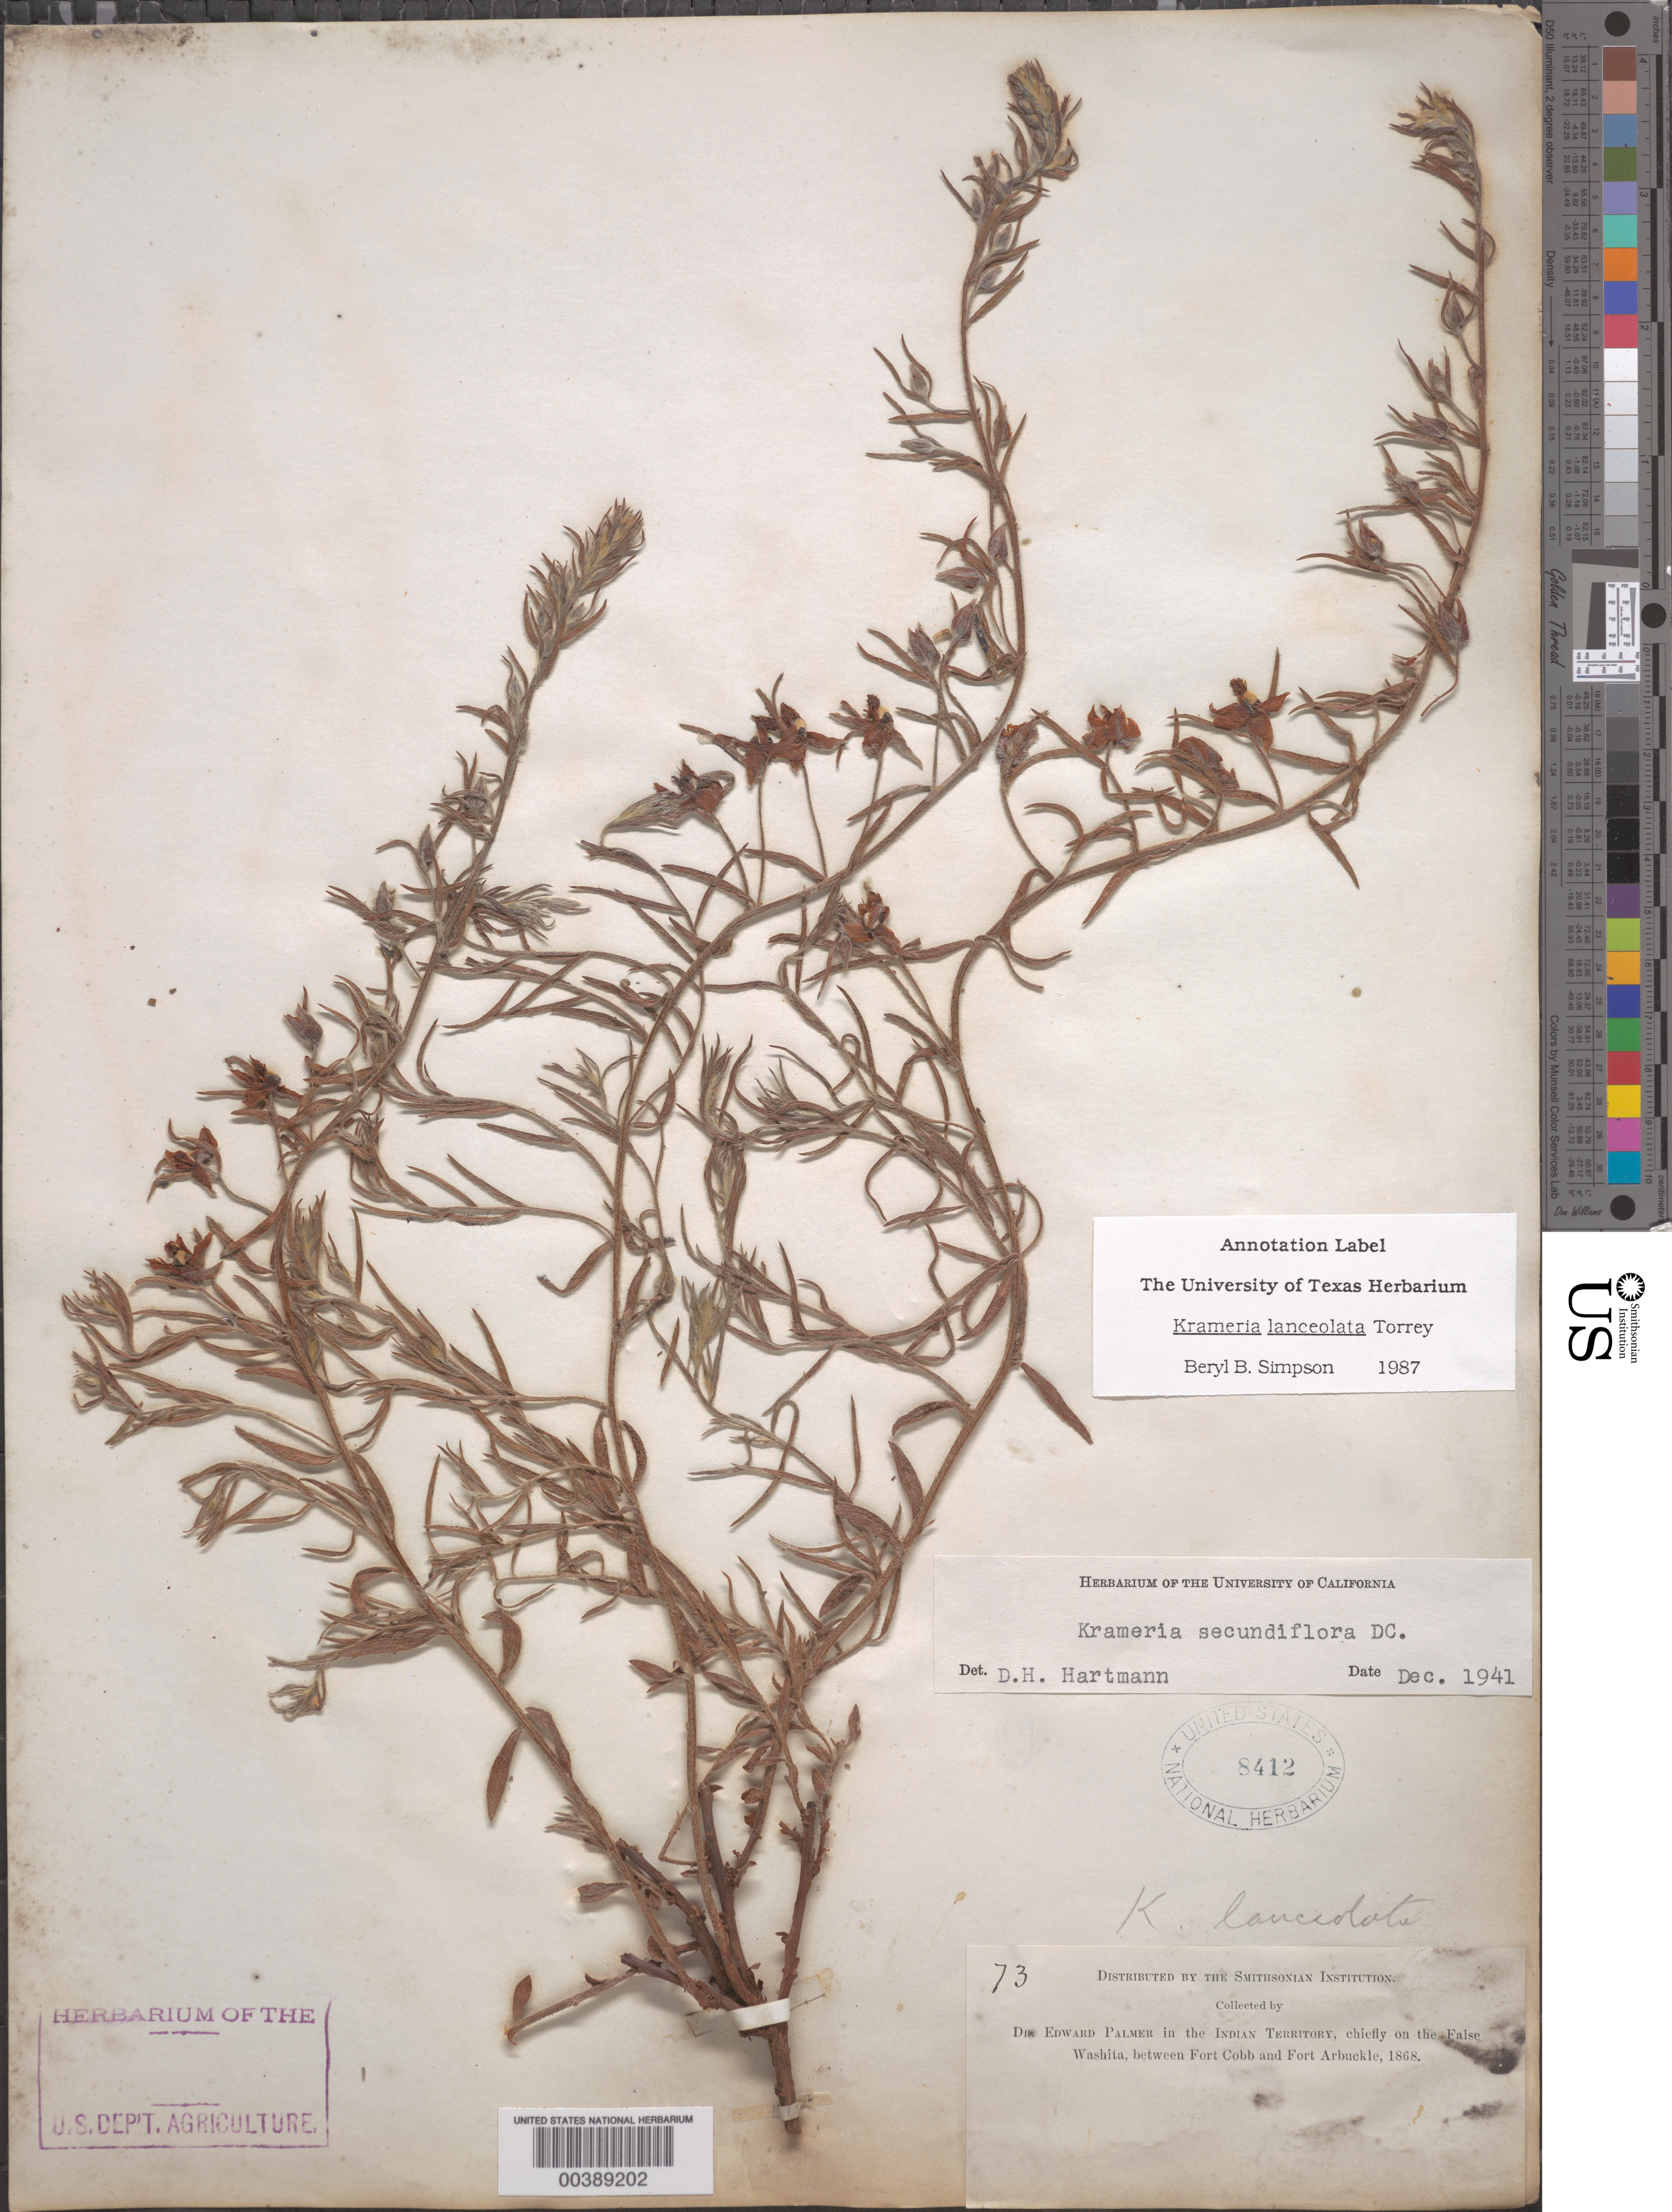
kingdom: Plantae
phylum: Tracheophyta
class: Magnoliopsida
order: Zygophyllales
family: Krameriaceae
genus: Krameria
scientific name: Krameria lanceolata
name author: Torr.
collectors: E. Palmer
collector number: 73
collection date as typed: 1868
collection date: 1868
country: United States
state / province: Oklahoma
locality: False washita, between fort cobb and fort arbuckle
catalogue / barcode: US 8412